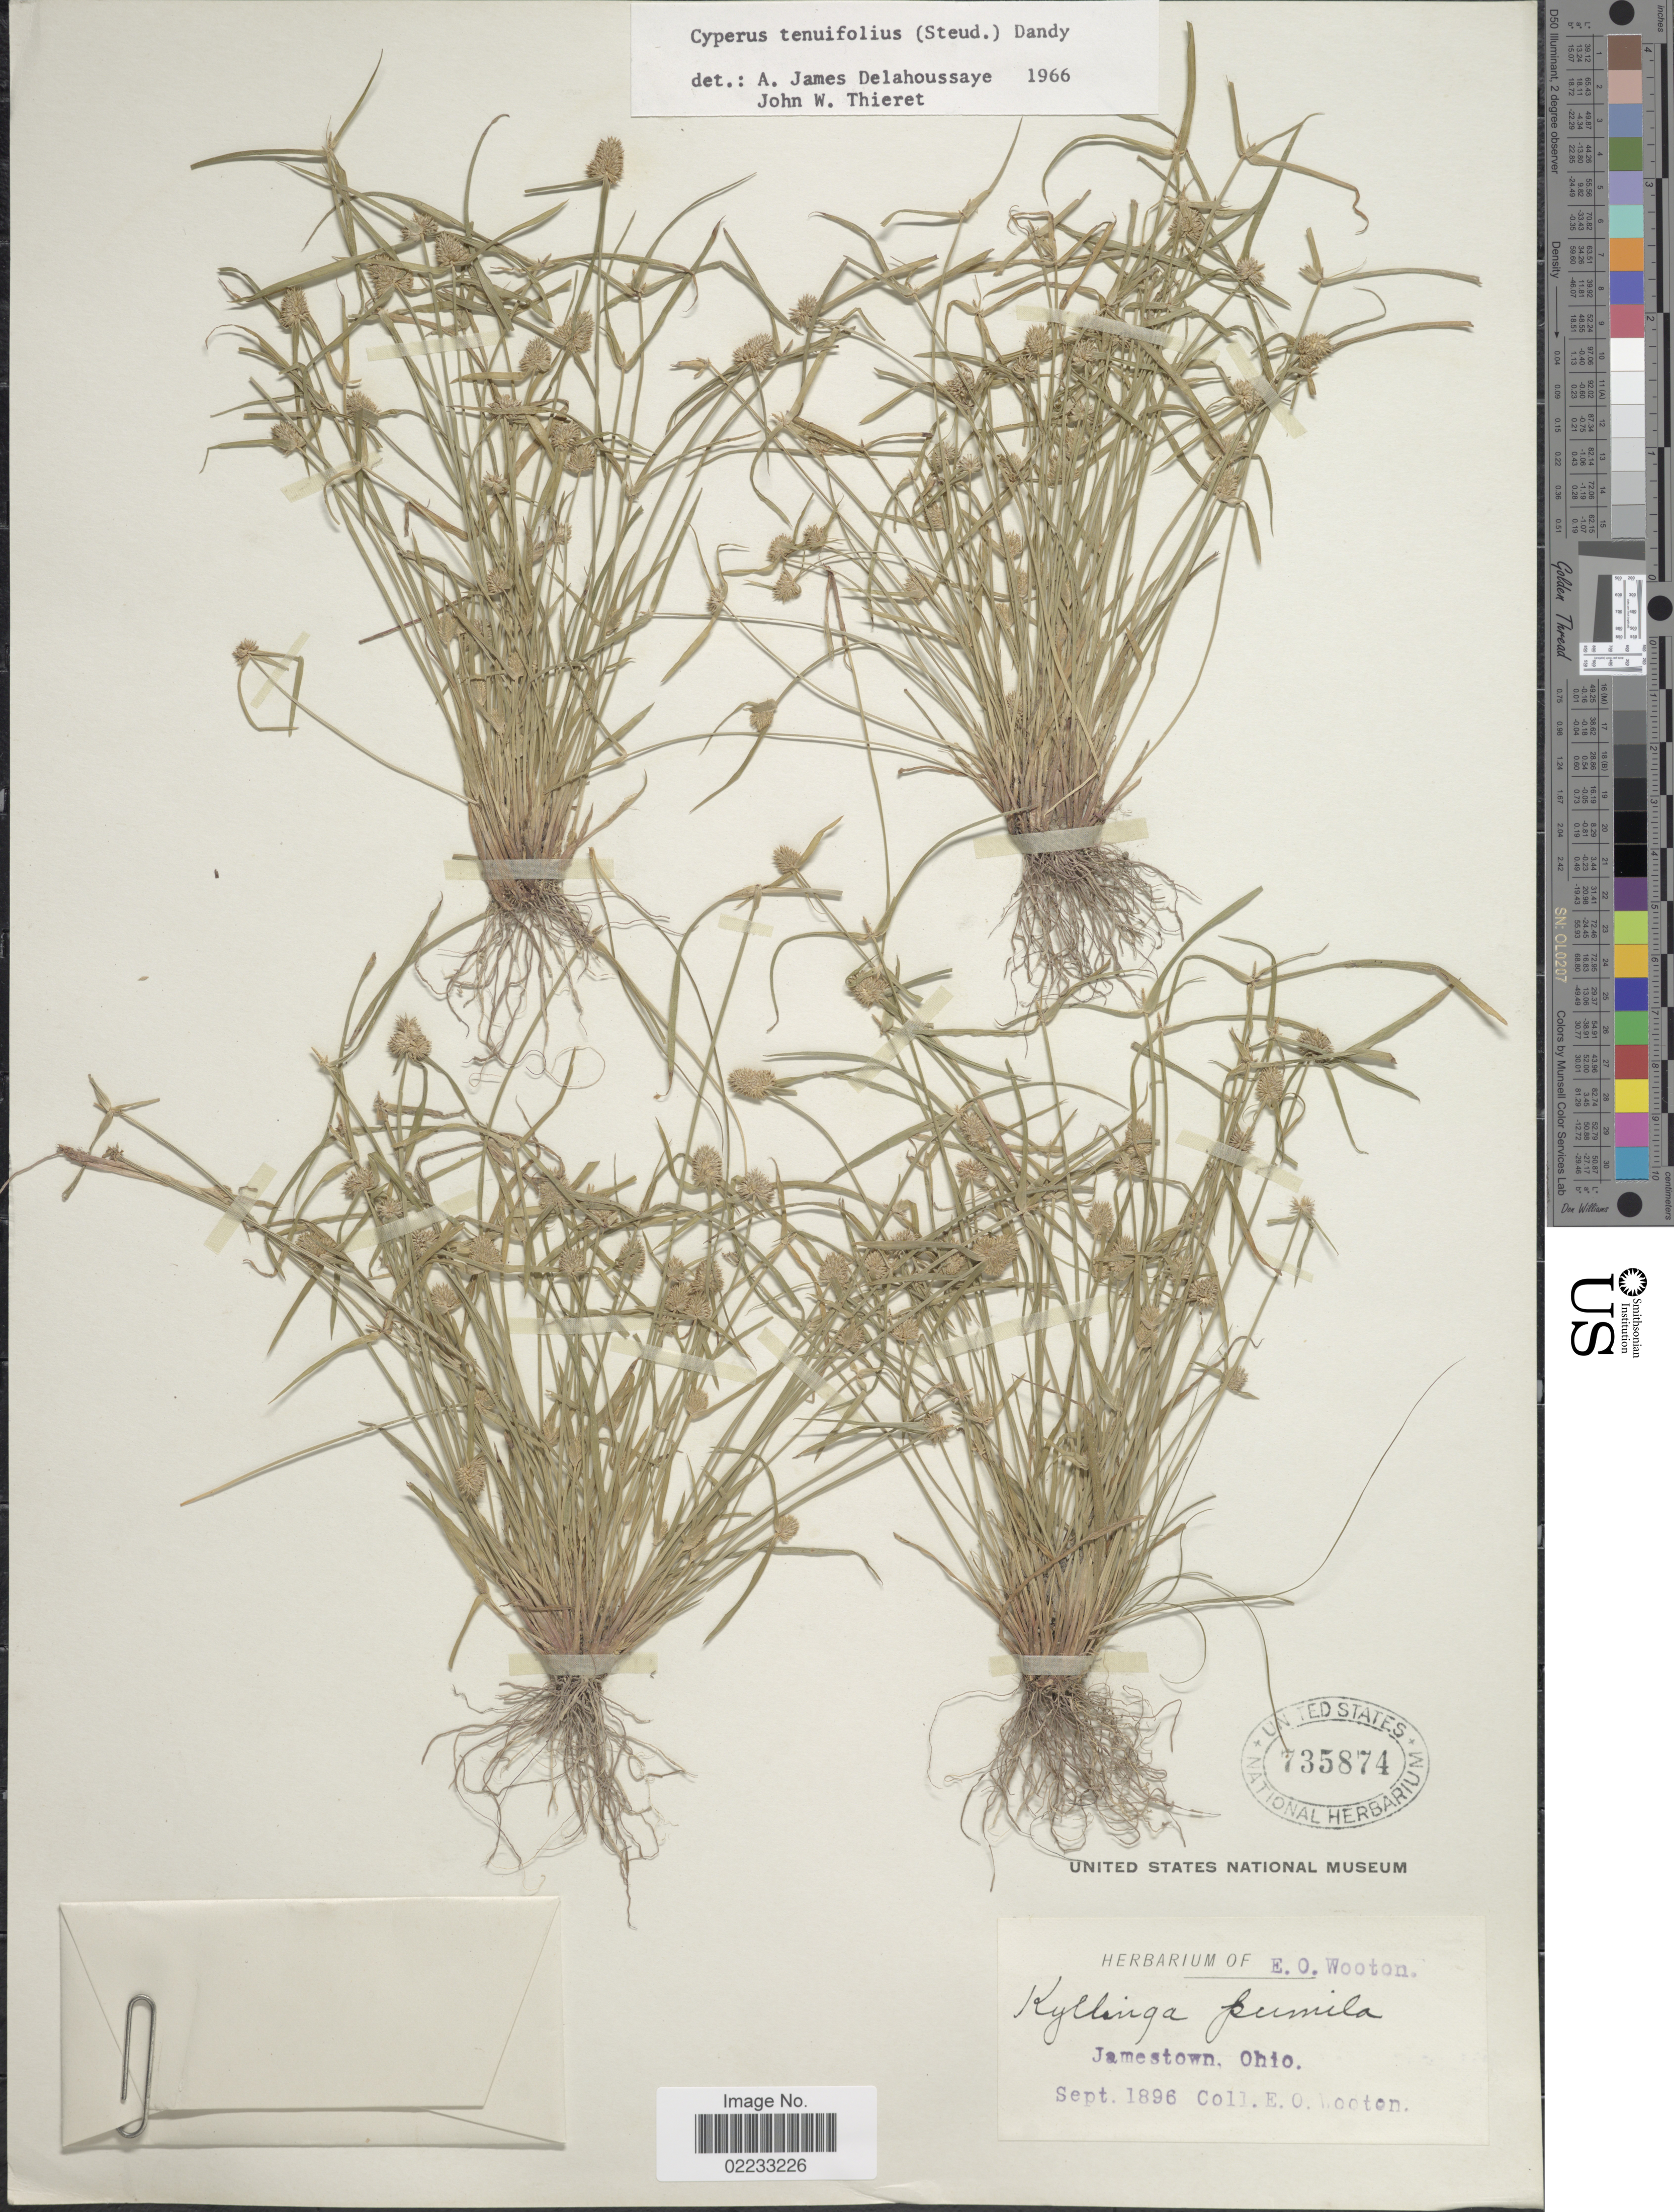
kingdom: Plantae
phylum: Tracheophyta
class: Liliopsida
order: Poales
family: Cyperaceae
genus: Cyperus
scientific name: Cyperus hortensis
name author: (Salzm. ex Steud.) Dorr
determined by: Strong, Mark T., (BOT), Smithsonian Institution - National Museum of Natural History (UNITED STATES)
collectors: E. O. Wooton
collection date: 1896-09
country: United States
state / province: Ohio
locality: Jamestown.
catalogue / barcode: US 735874